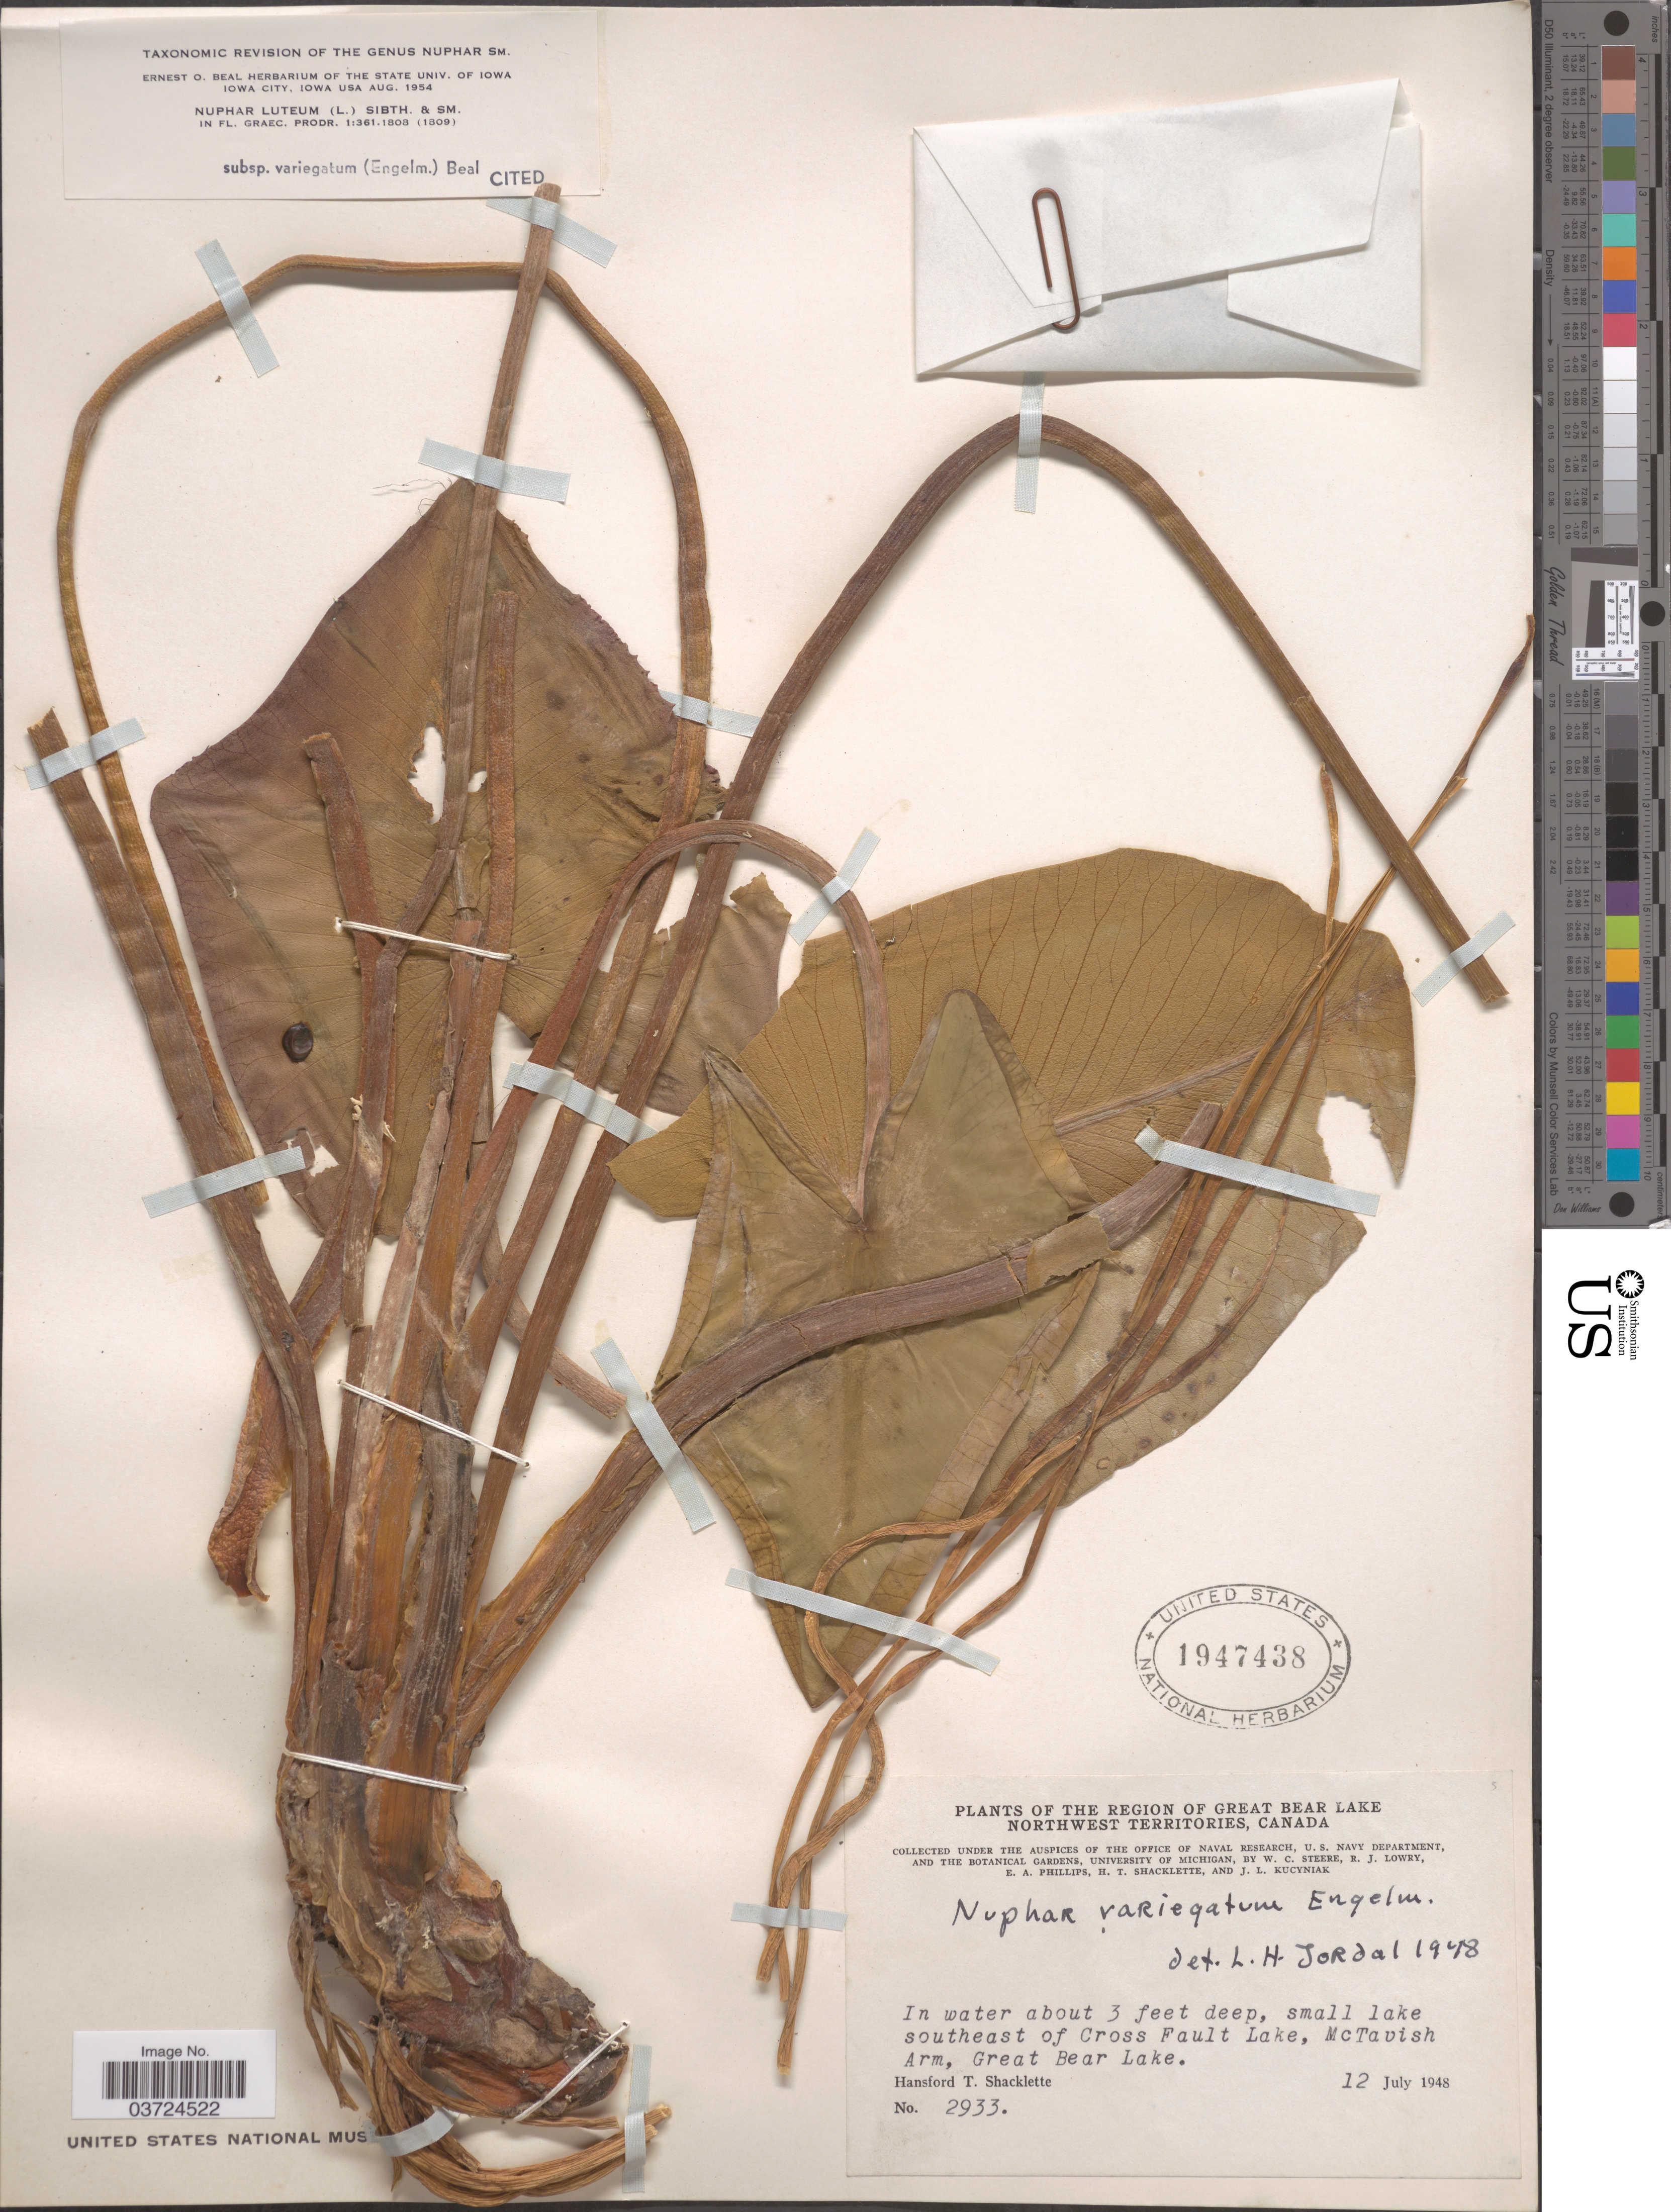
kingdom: Plantae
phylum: Tracheophyta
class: Magnoliopsida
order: Nymphaeales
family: Nymphaeaceae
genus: Nuphar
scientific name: Nuphar lutea subsp. variegata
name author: (Engelm. ex Durand) E.O. Beal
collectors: H. Shacklette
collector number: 2933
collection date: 1948-07-12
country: Canada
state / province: Northwest Territories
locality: The Region of Great Bear Lake. Small lake southeast of Cross Fault Lake, McTavish Arm, Great Bear Lake.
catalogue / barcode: US 1947438